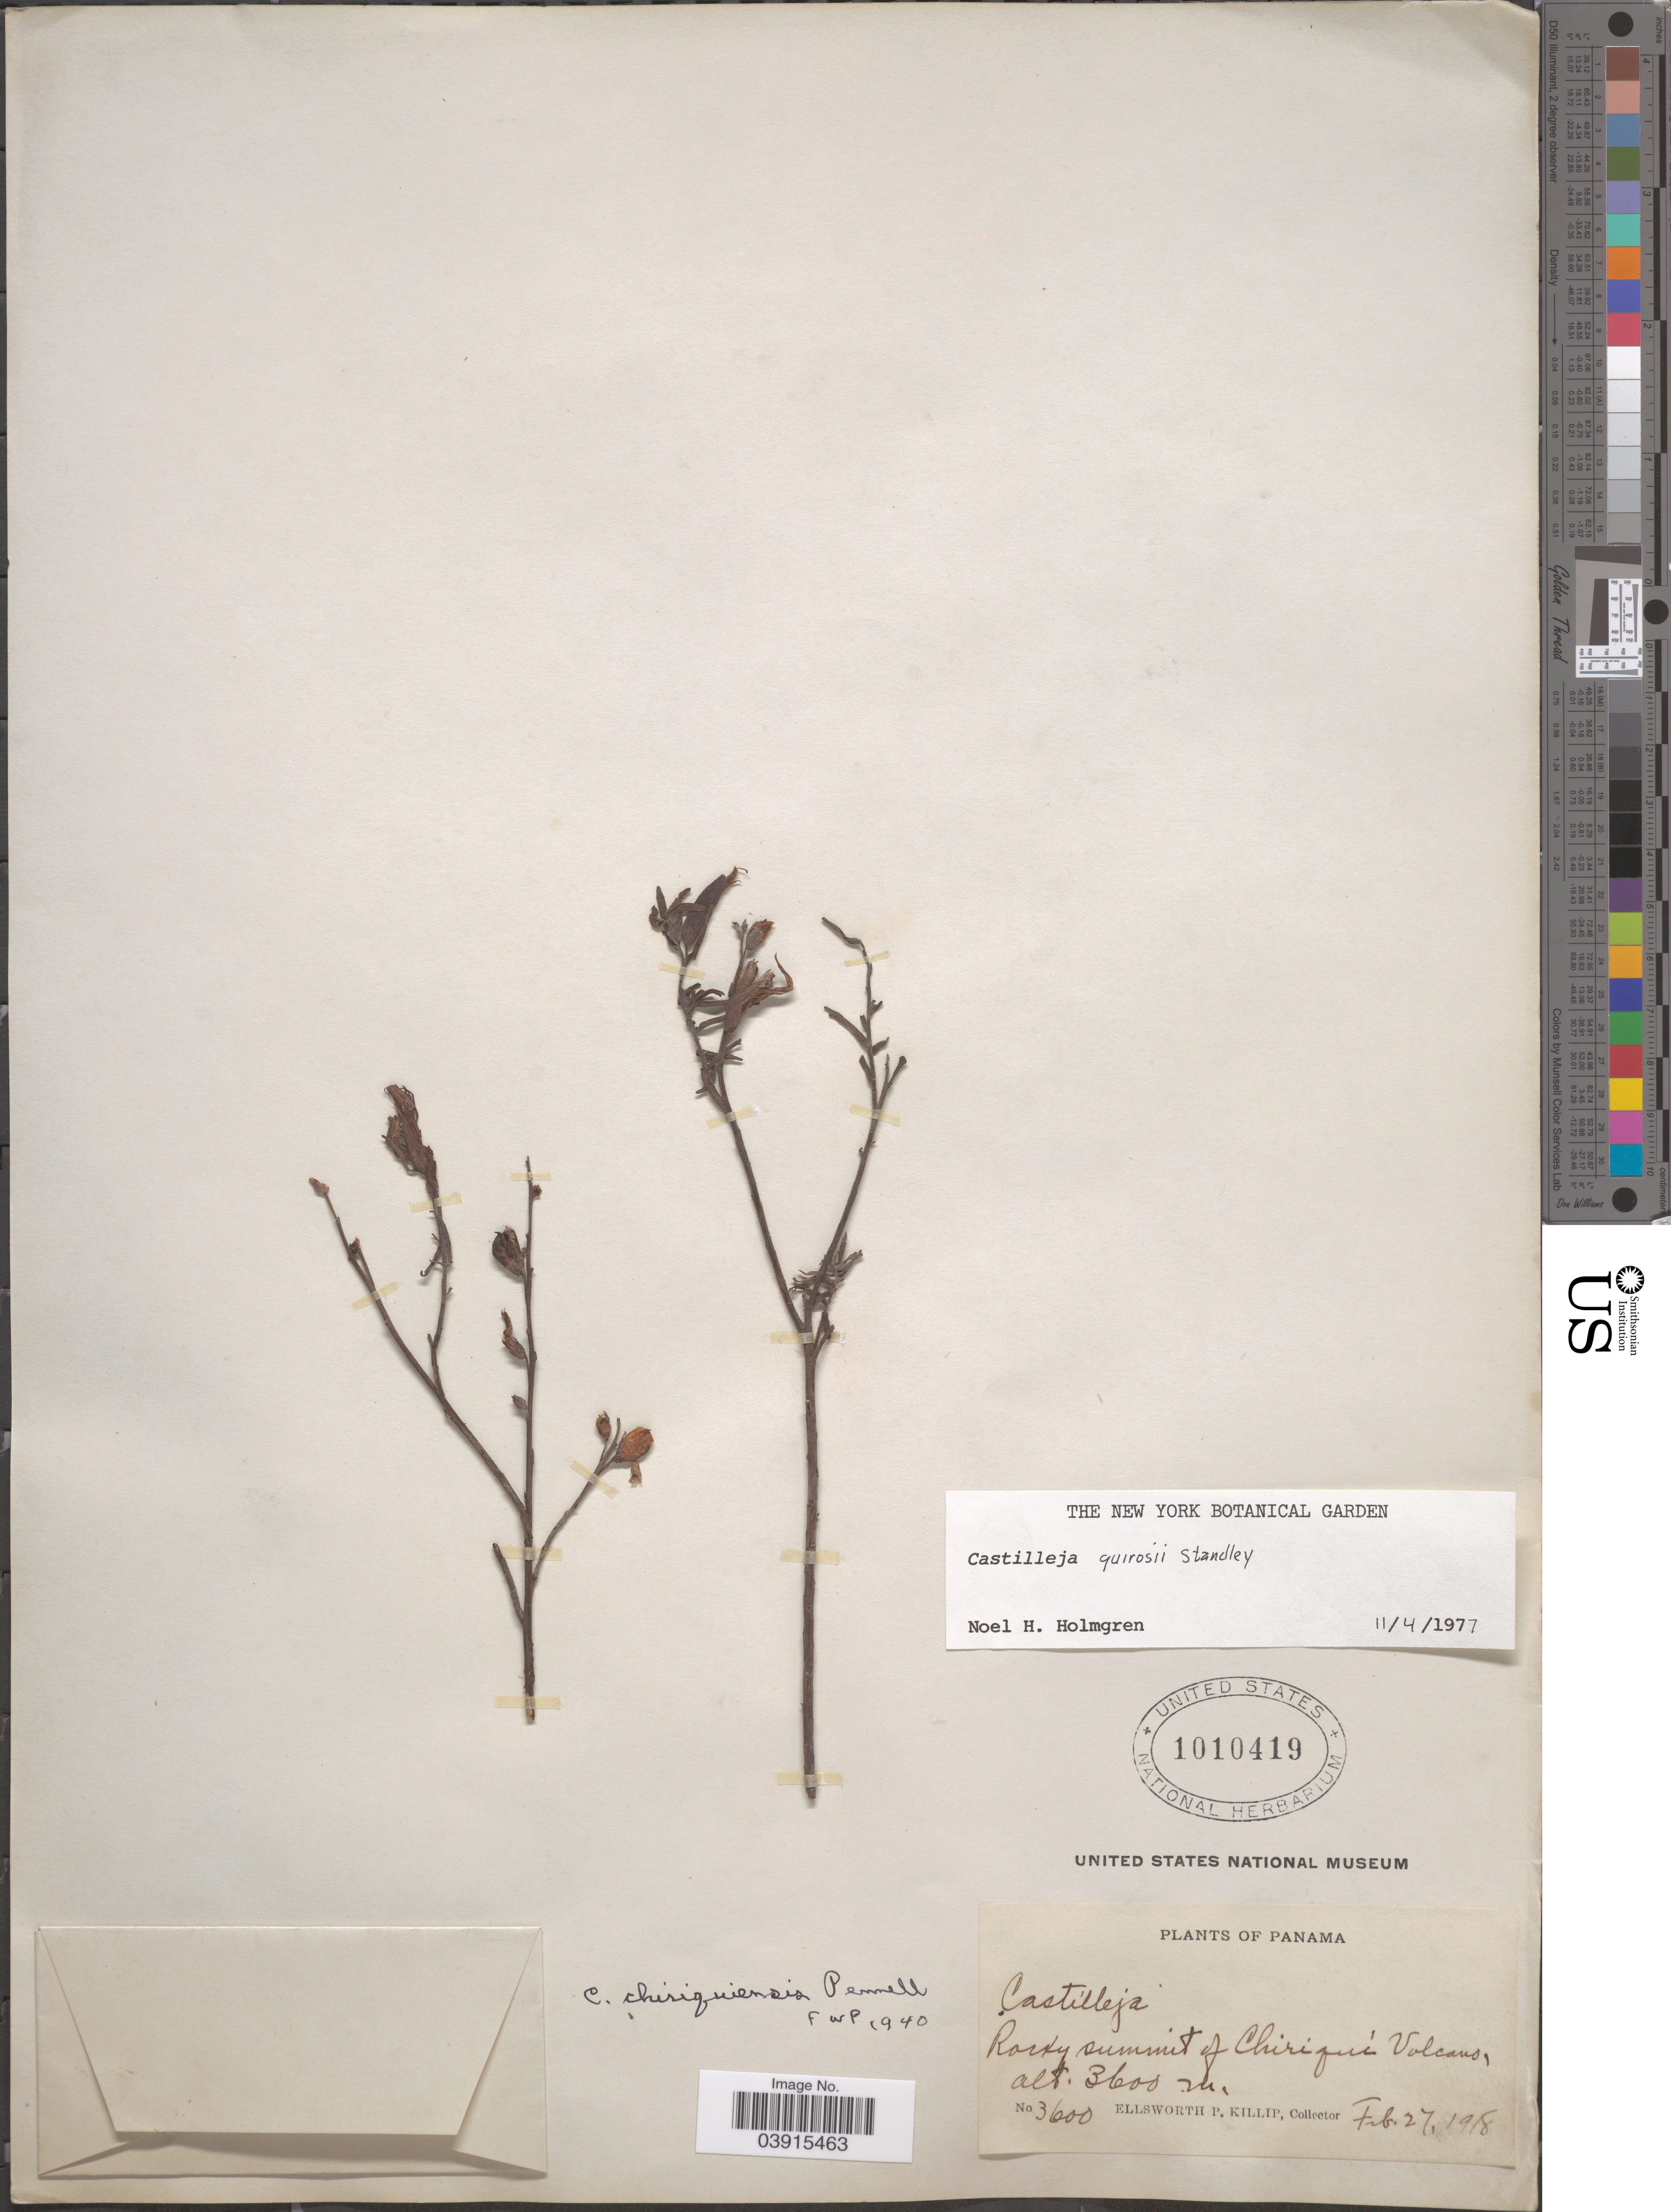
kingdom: Plantae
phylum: Tracheophyta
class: Magnoliopsida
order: Lamiales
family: Orobanchaceae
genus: Castilleja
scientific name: Castilleja quirosii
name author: Standl.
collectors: E. P. Killip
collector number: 3600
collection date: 1918-02-27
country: Panama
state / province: Chiriqui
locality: Rocky summit of Chiriquí Volcano.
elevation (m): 3600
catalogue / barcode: US 1010419